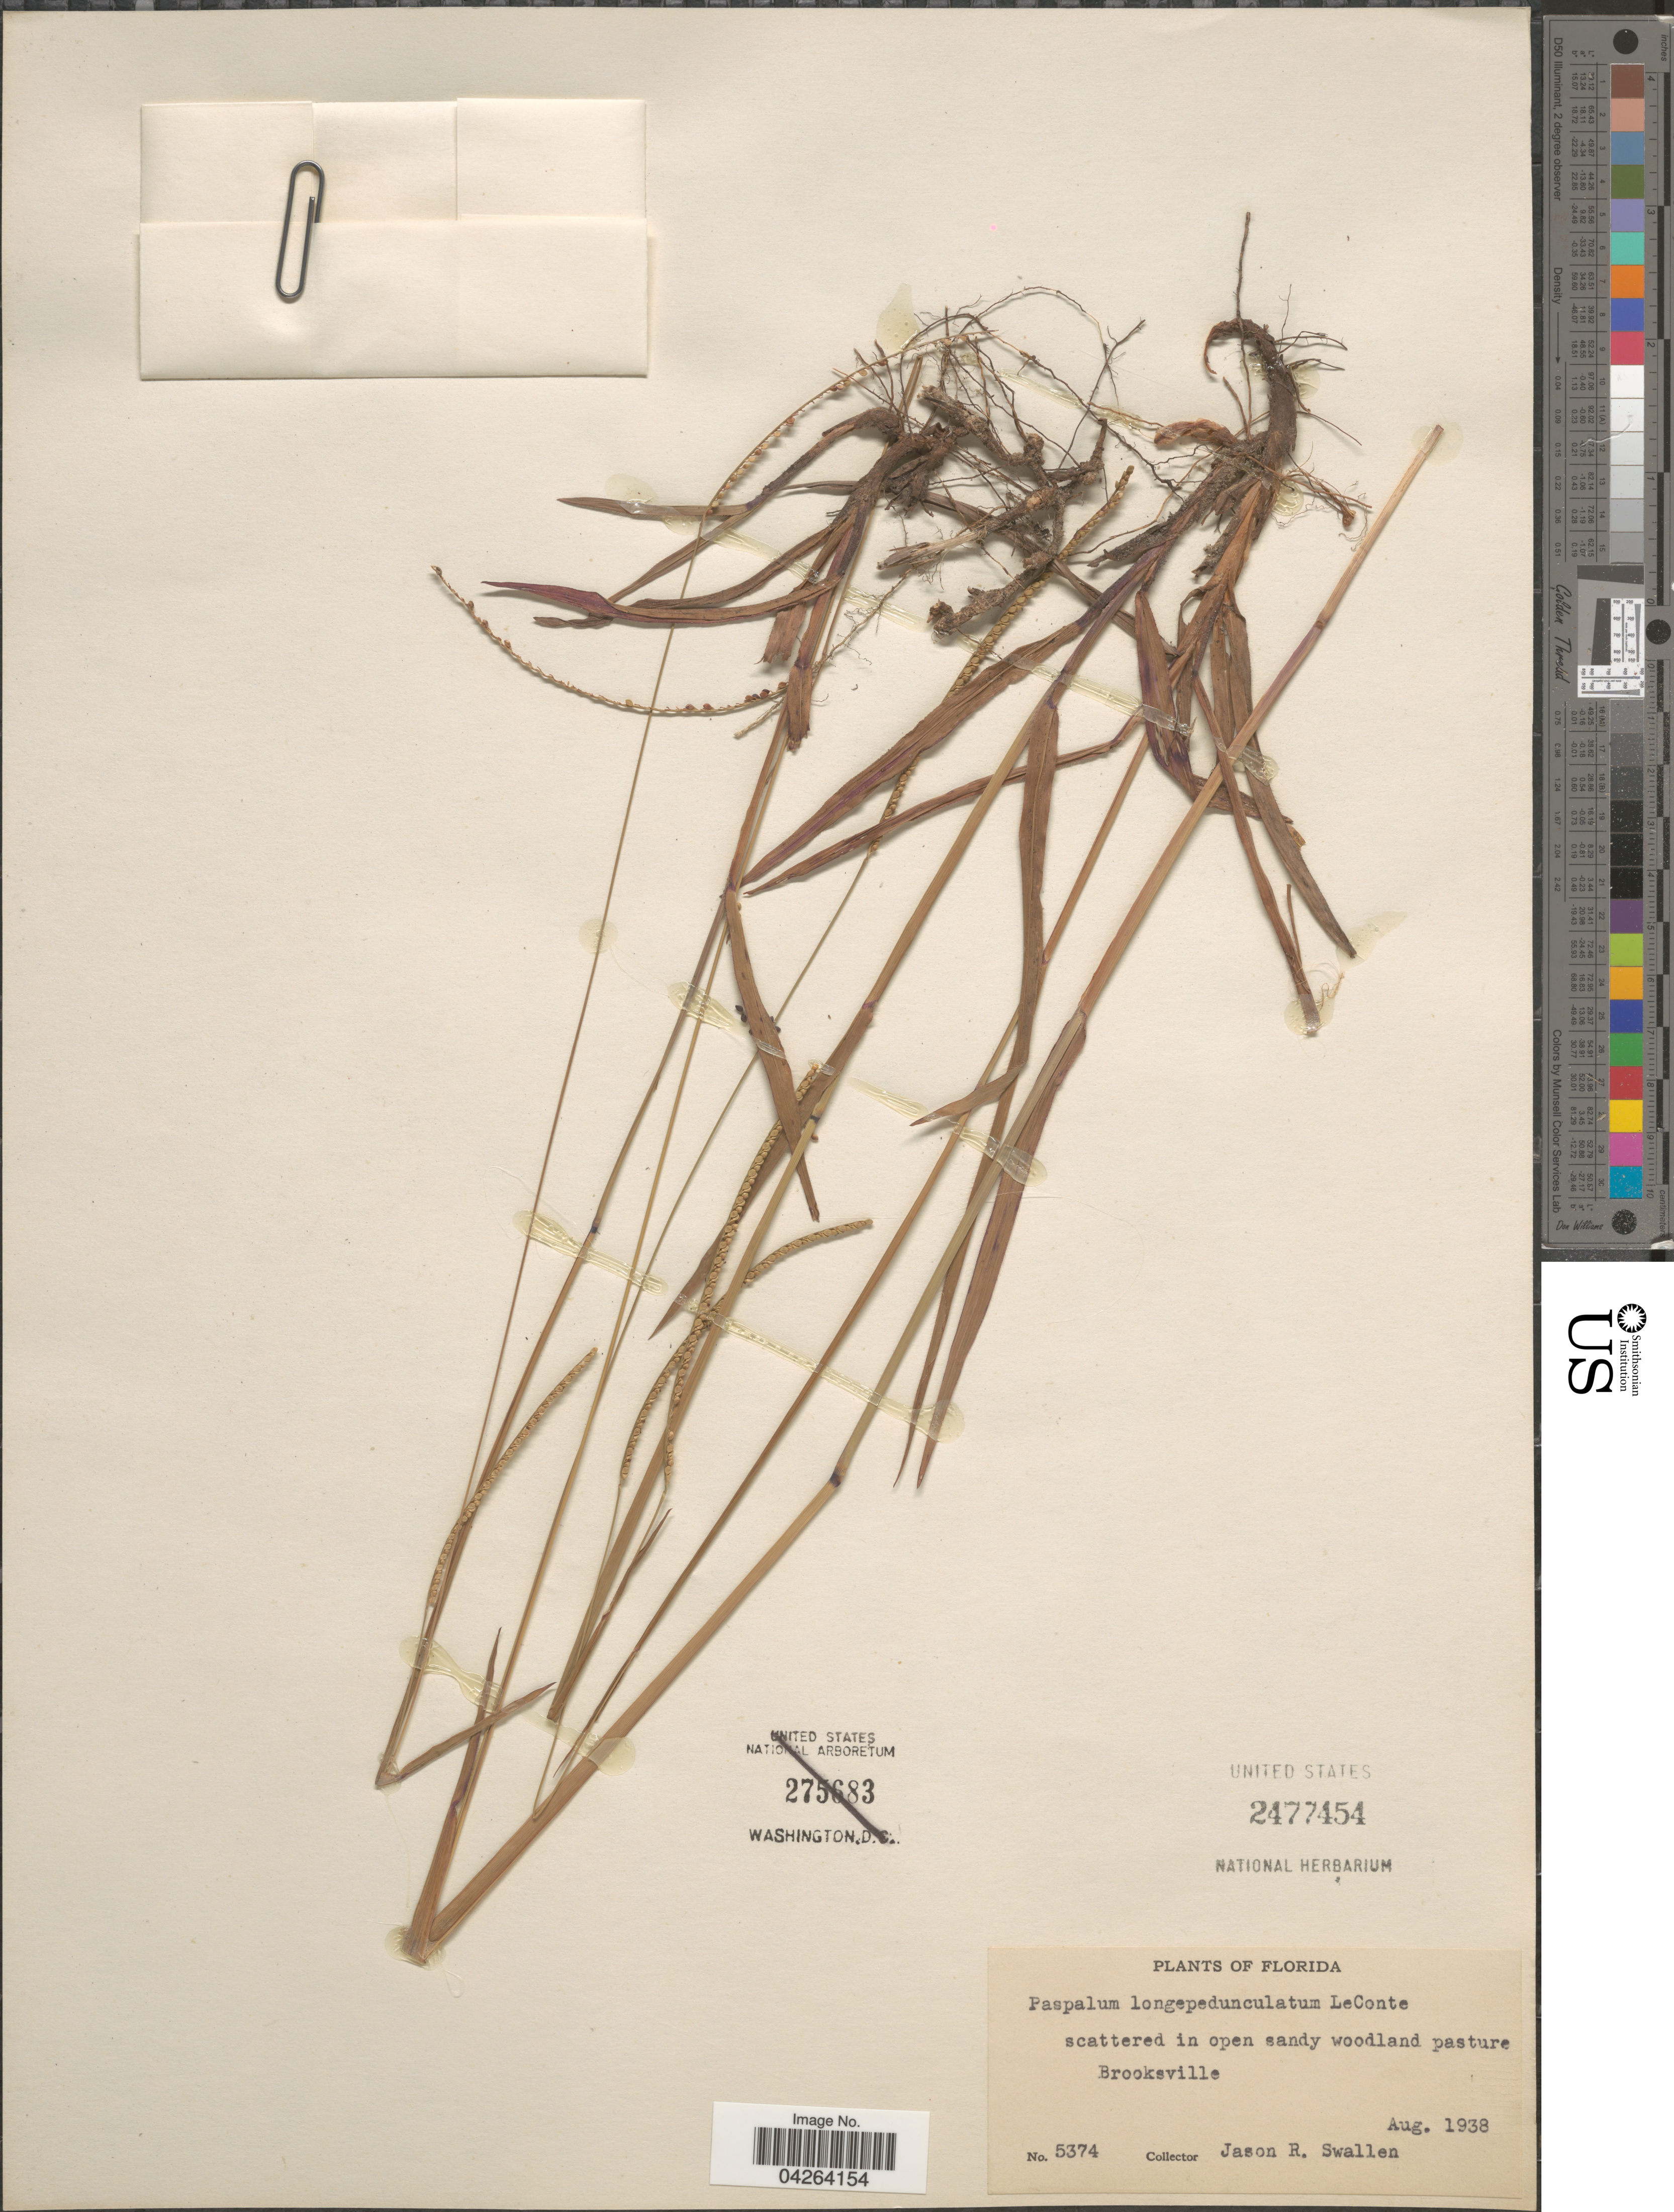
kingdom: Plantae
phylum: Tracheophyta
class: Liliopsida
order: Poales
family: Poaceae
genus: Paspalum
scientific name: Paspalum setaceum var. longipedunculatum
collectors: J. R. Swallen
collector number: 5374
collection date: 1938-08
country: United States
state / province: Florida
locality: Scattered in open sandy woodland pasture Brooksville.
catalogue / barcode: US 2477454